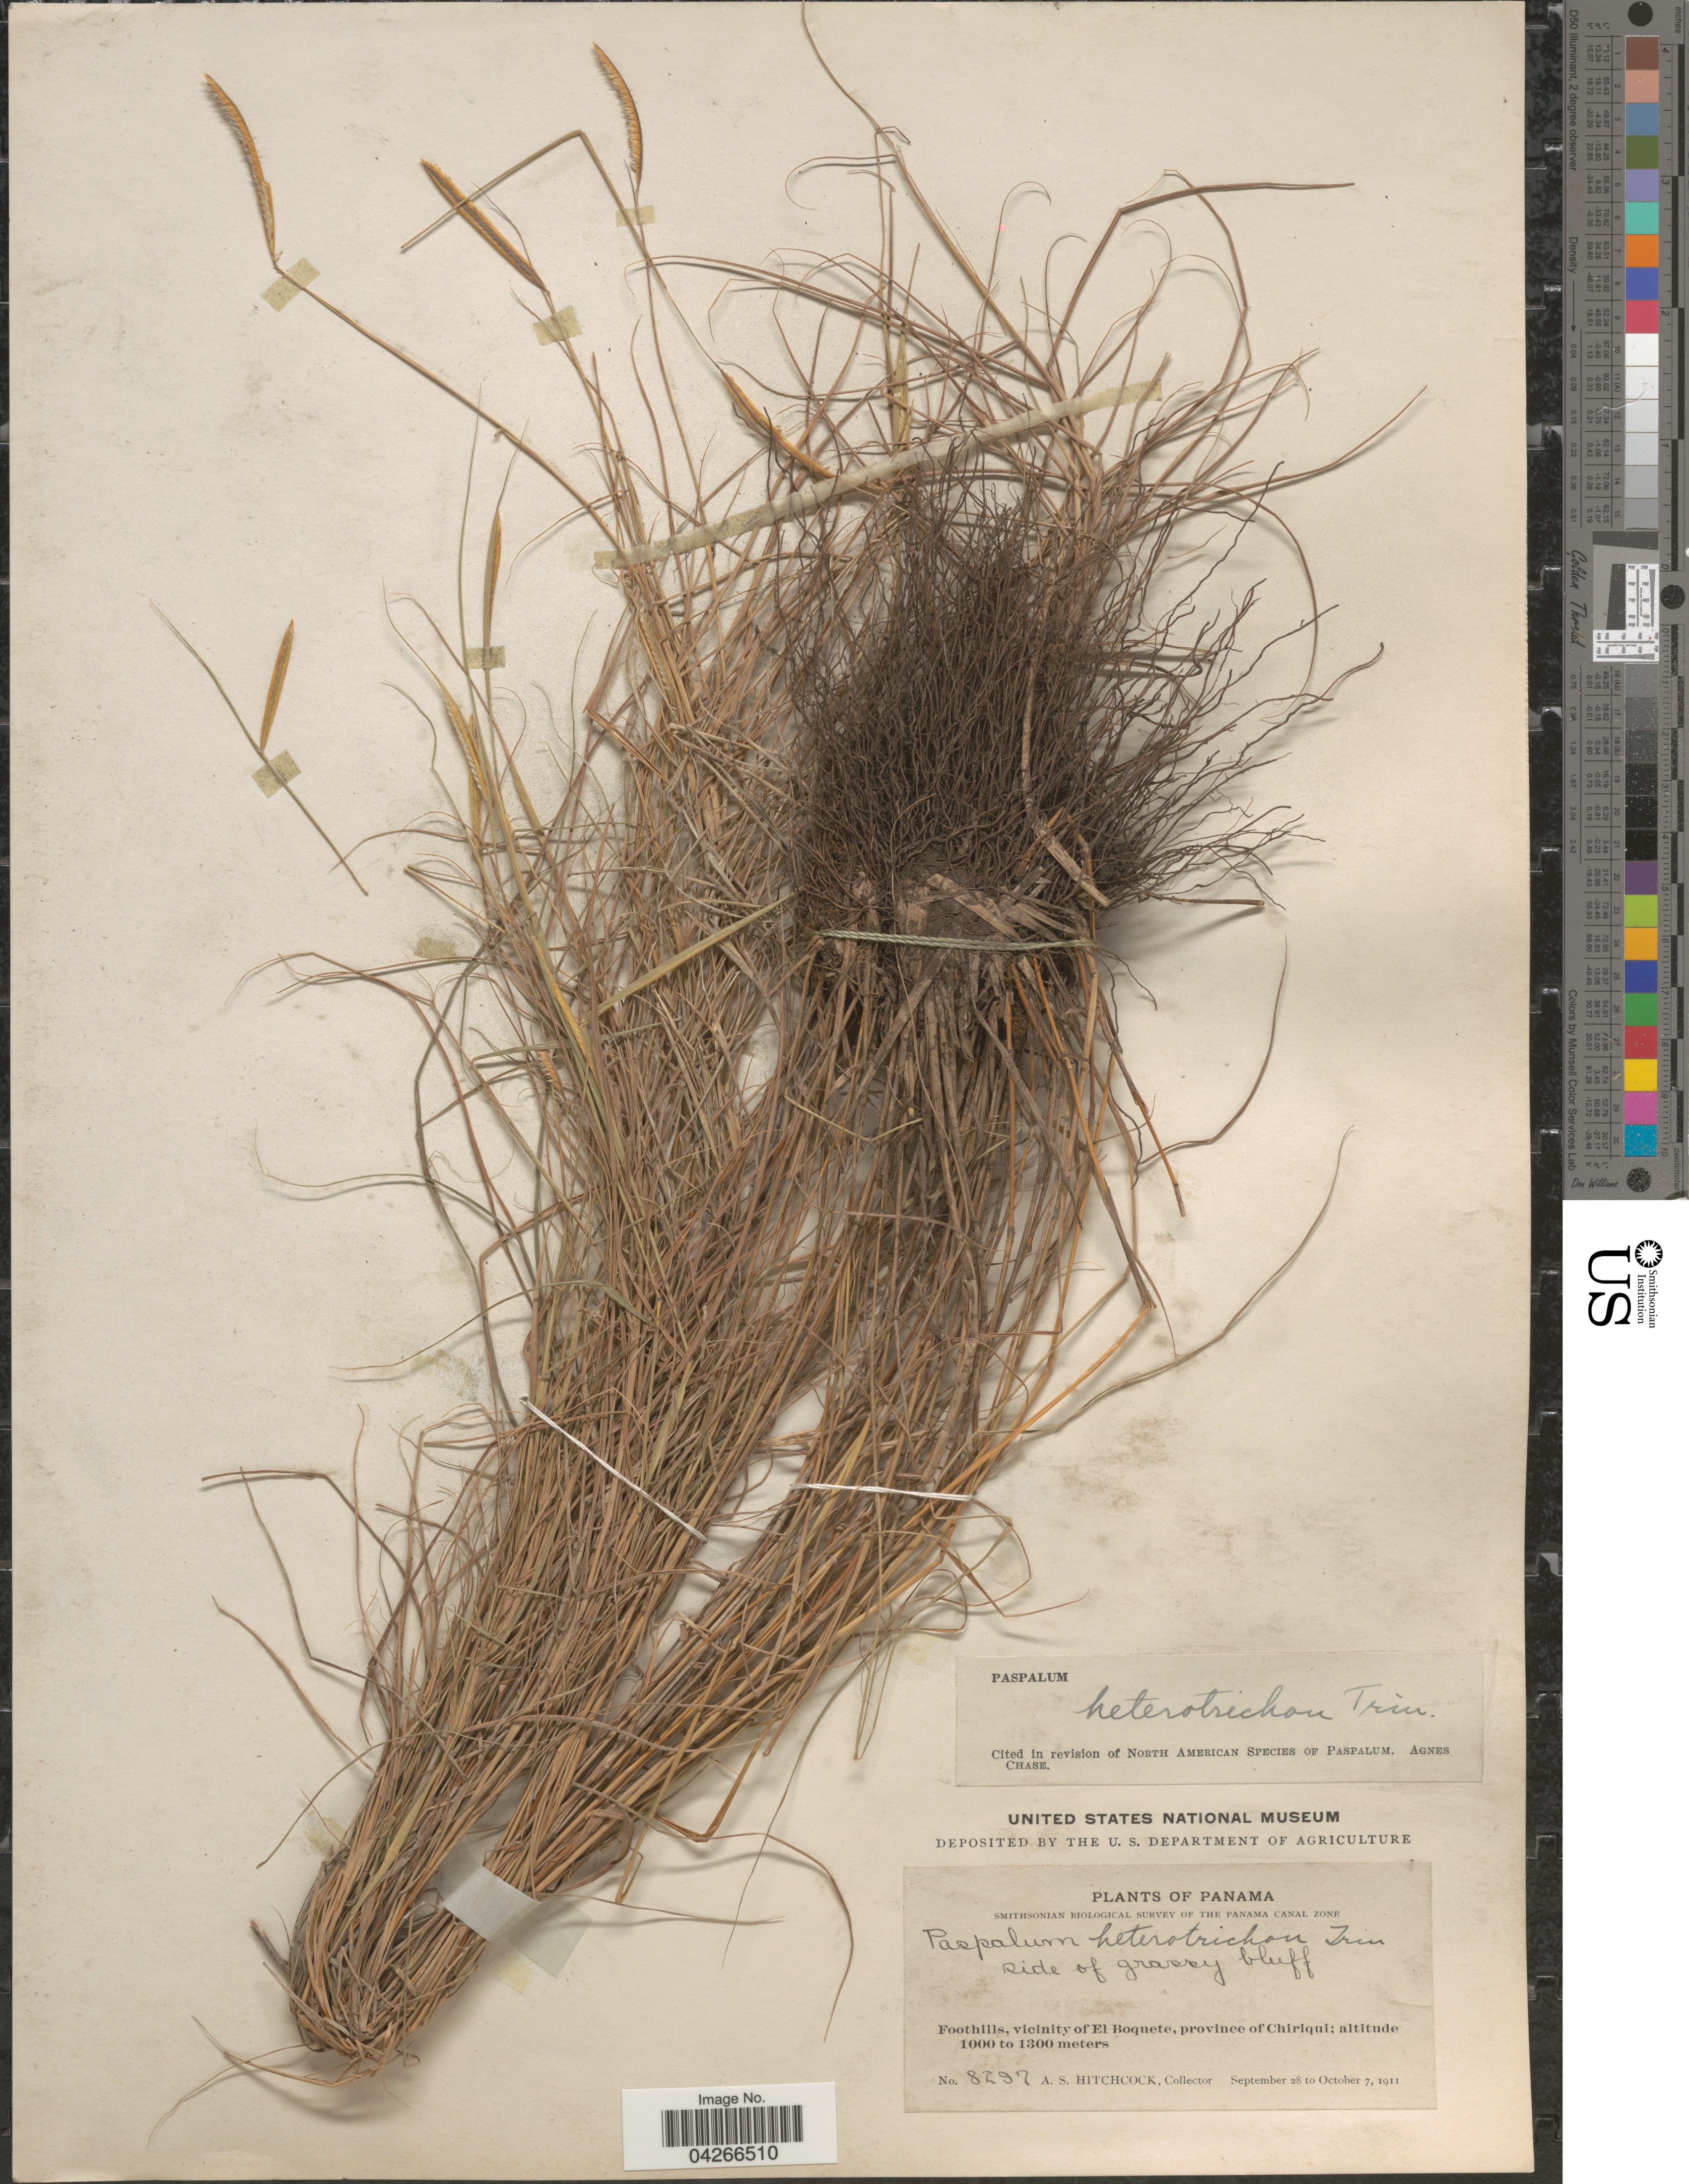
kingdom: Plantae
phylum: Tracheophyta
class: Liliopsida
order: Poales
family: Poaceae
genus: Paspalum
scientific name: Paspalum heterotrichon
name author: Trin.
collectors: A. S. Hitchcock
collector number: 8297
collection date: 1911-09-28/1911-10-07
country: Panama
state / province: Chiriqui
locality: Smithsonian Biological Survey of the Panama Canal Zone. Foothills, vicinity of El Boquete.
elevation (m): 1000